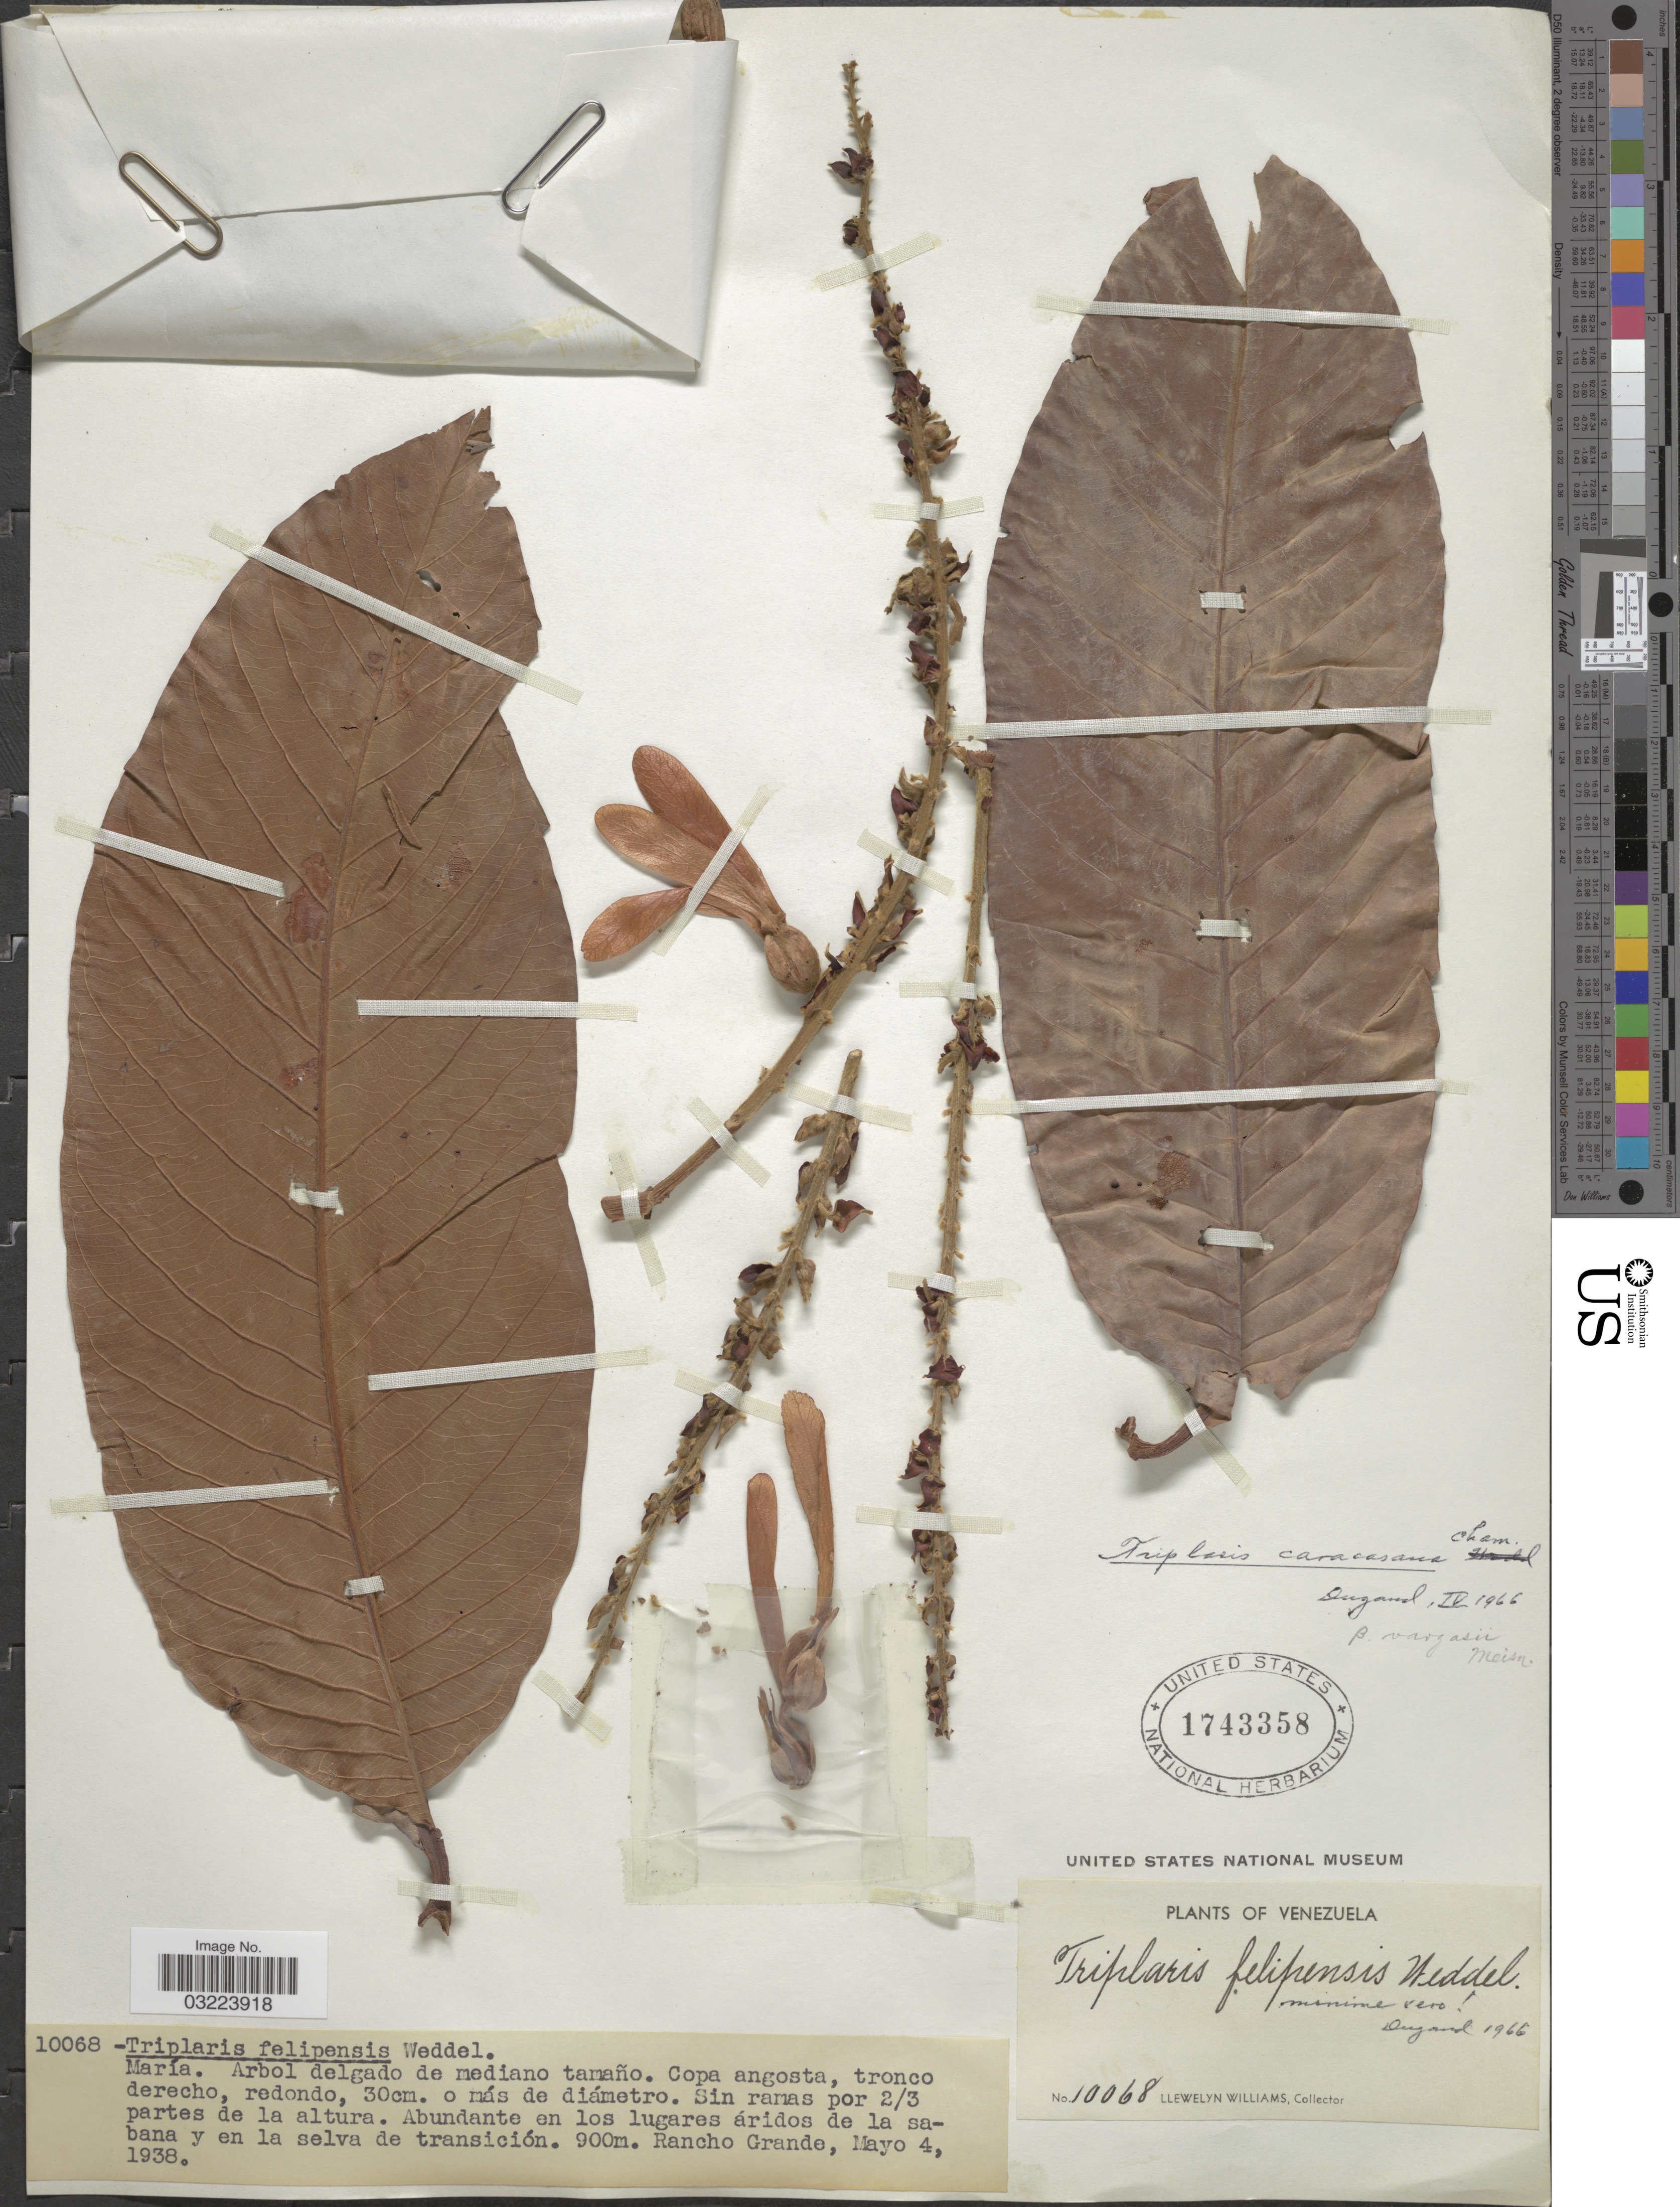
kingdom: Plantae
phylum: Tracheophyta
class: Magnoliopsida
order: Caryophyllales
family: Polygonaceae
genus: Triplaris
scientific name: Triplaris caracasana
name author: Cham.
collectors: Ll. Williams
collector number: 10068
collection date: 1938-05-04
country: Venezuela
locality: Rancho Grande.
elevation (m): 900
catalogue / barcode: US 1743358